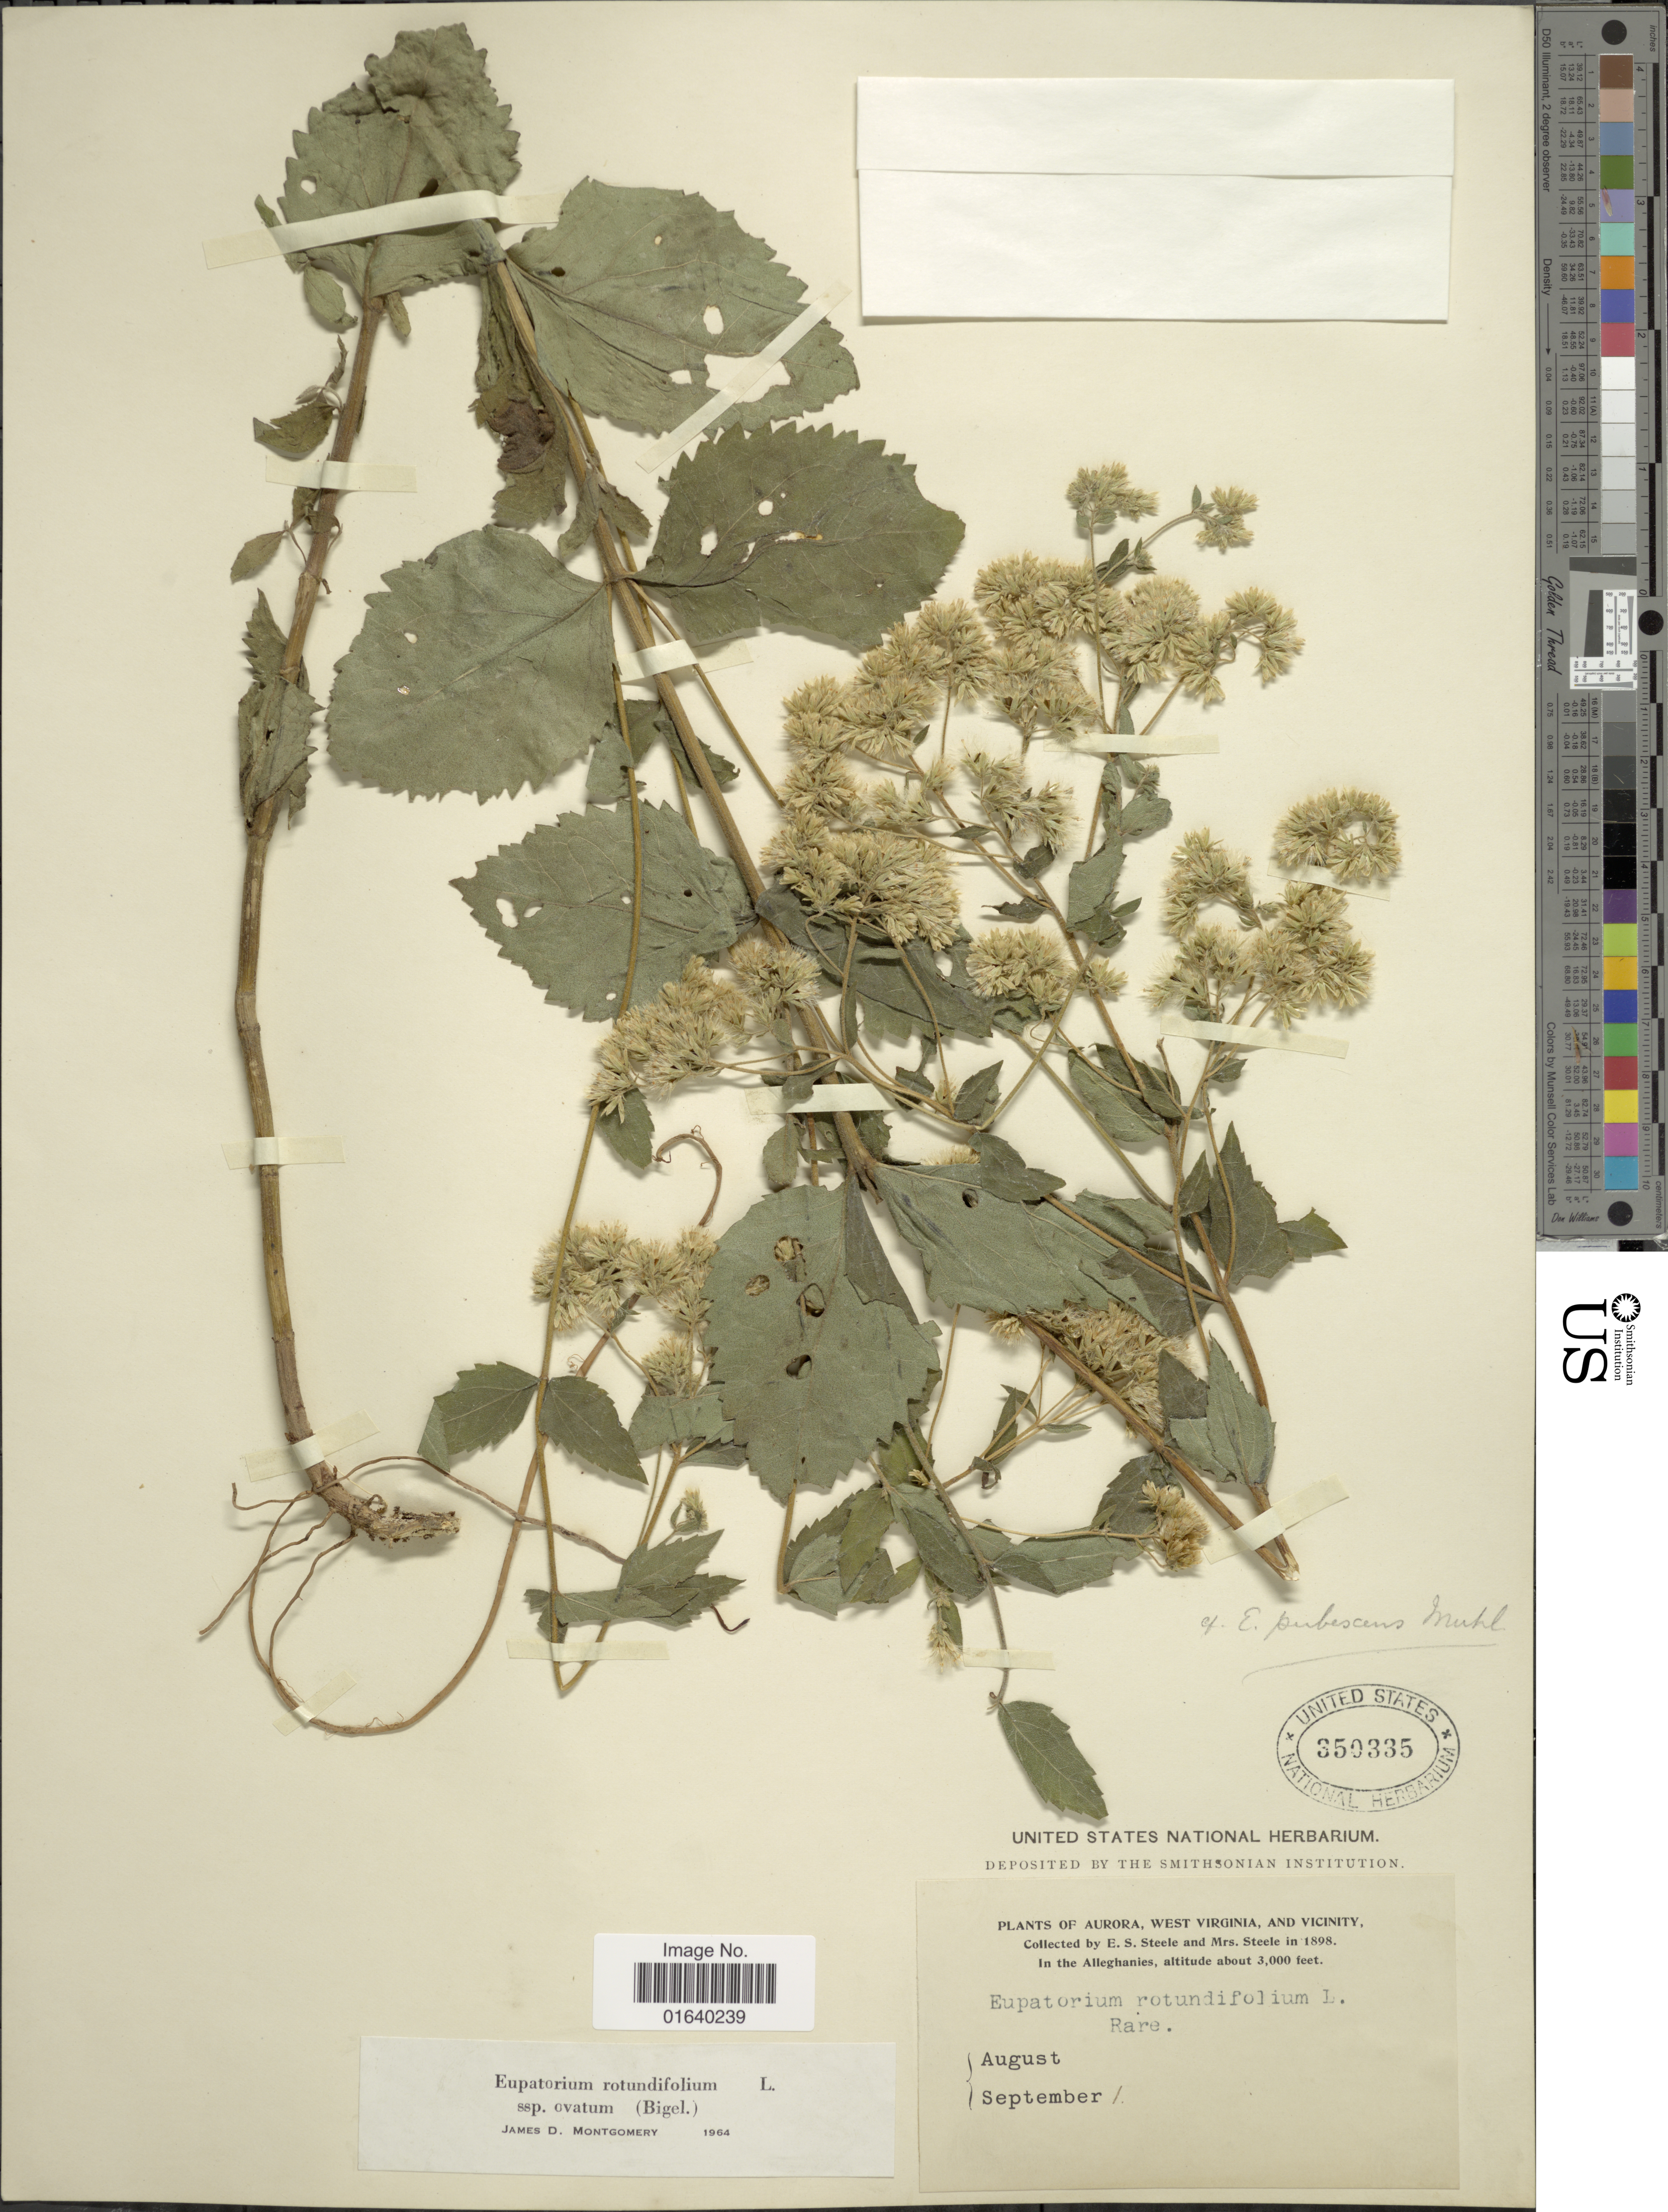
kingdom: Plantae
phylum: Tracheophyta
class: Magnoliopsida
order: Asterales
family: Asteraceae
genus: Eupatorium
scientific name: Eupatorium rotundifolium var. ovatum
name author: (Bigelow) J.D. Montgom. & Fairbrothers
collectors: E. Steele & Mrs. E. S. Steele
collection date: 1898-08/1898-09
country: United States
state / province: West Virginia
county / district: Preston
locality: Aurora, and vicinity, In the Alleghanies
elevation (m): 914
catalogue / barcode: US 350335